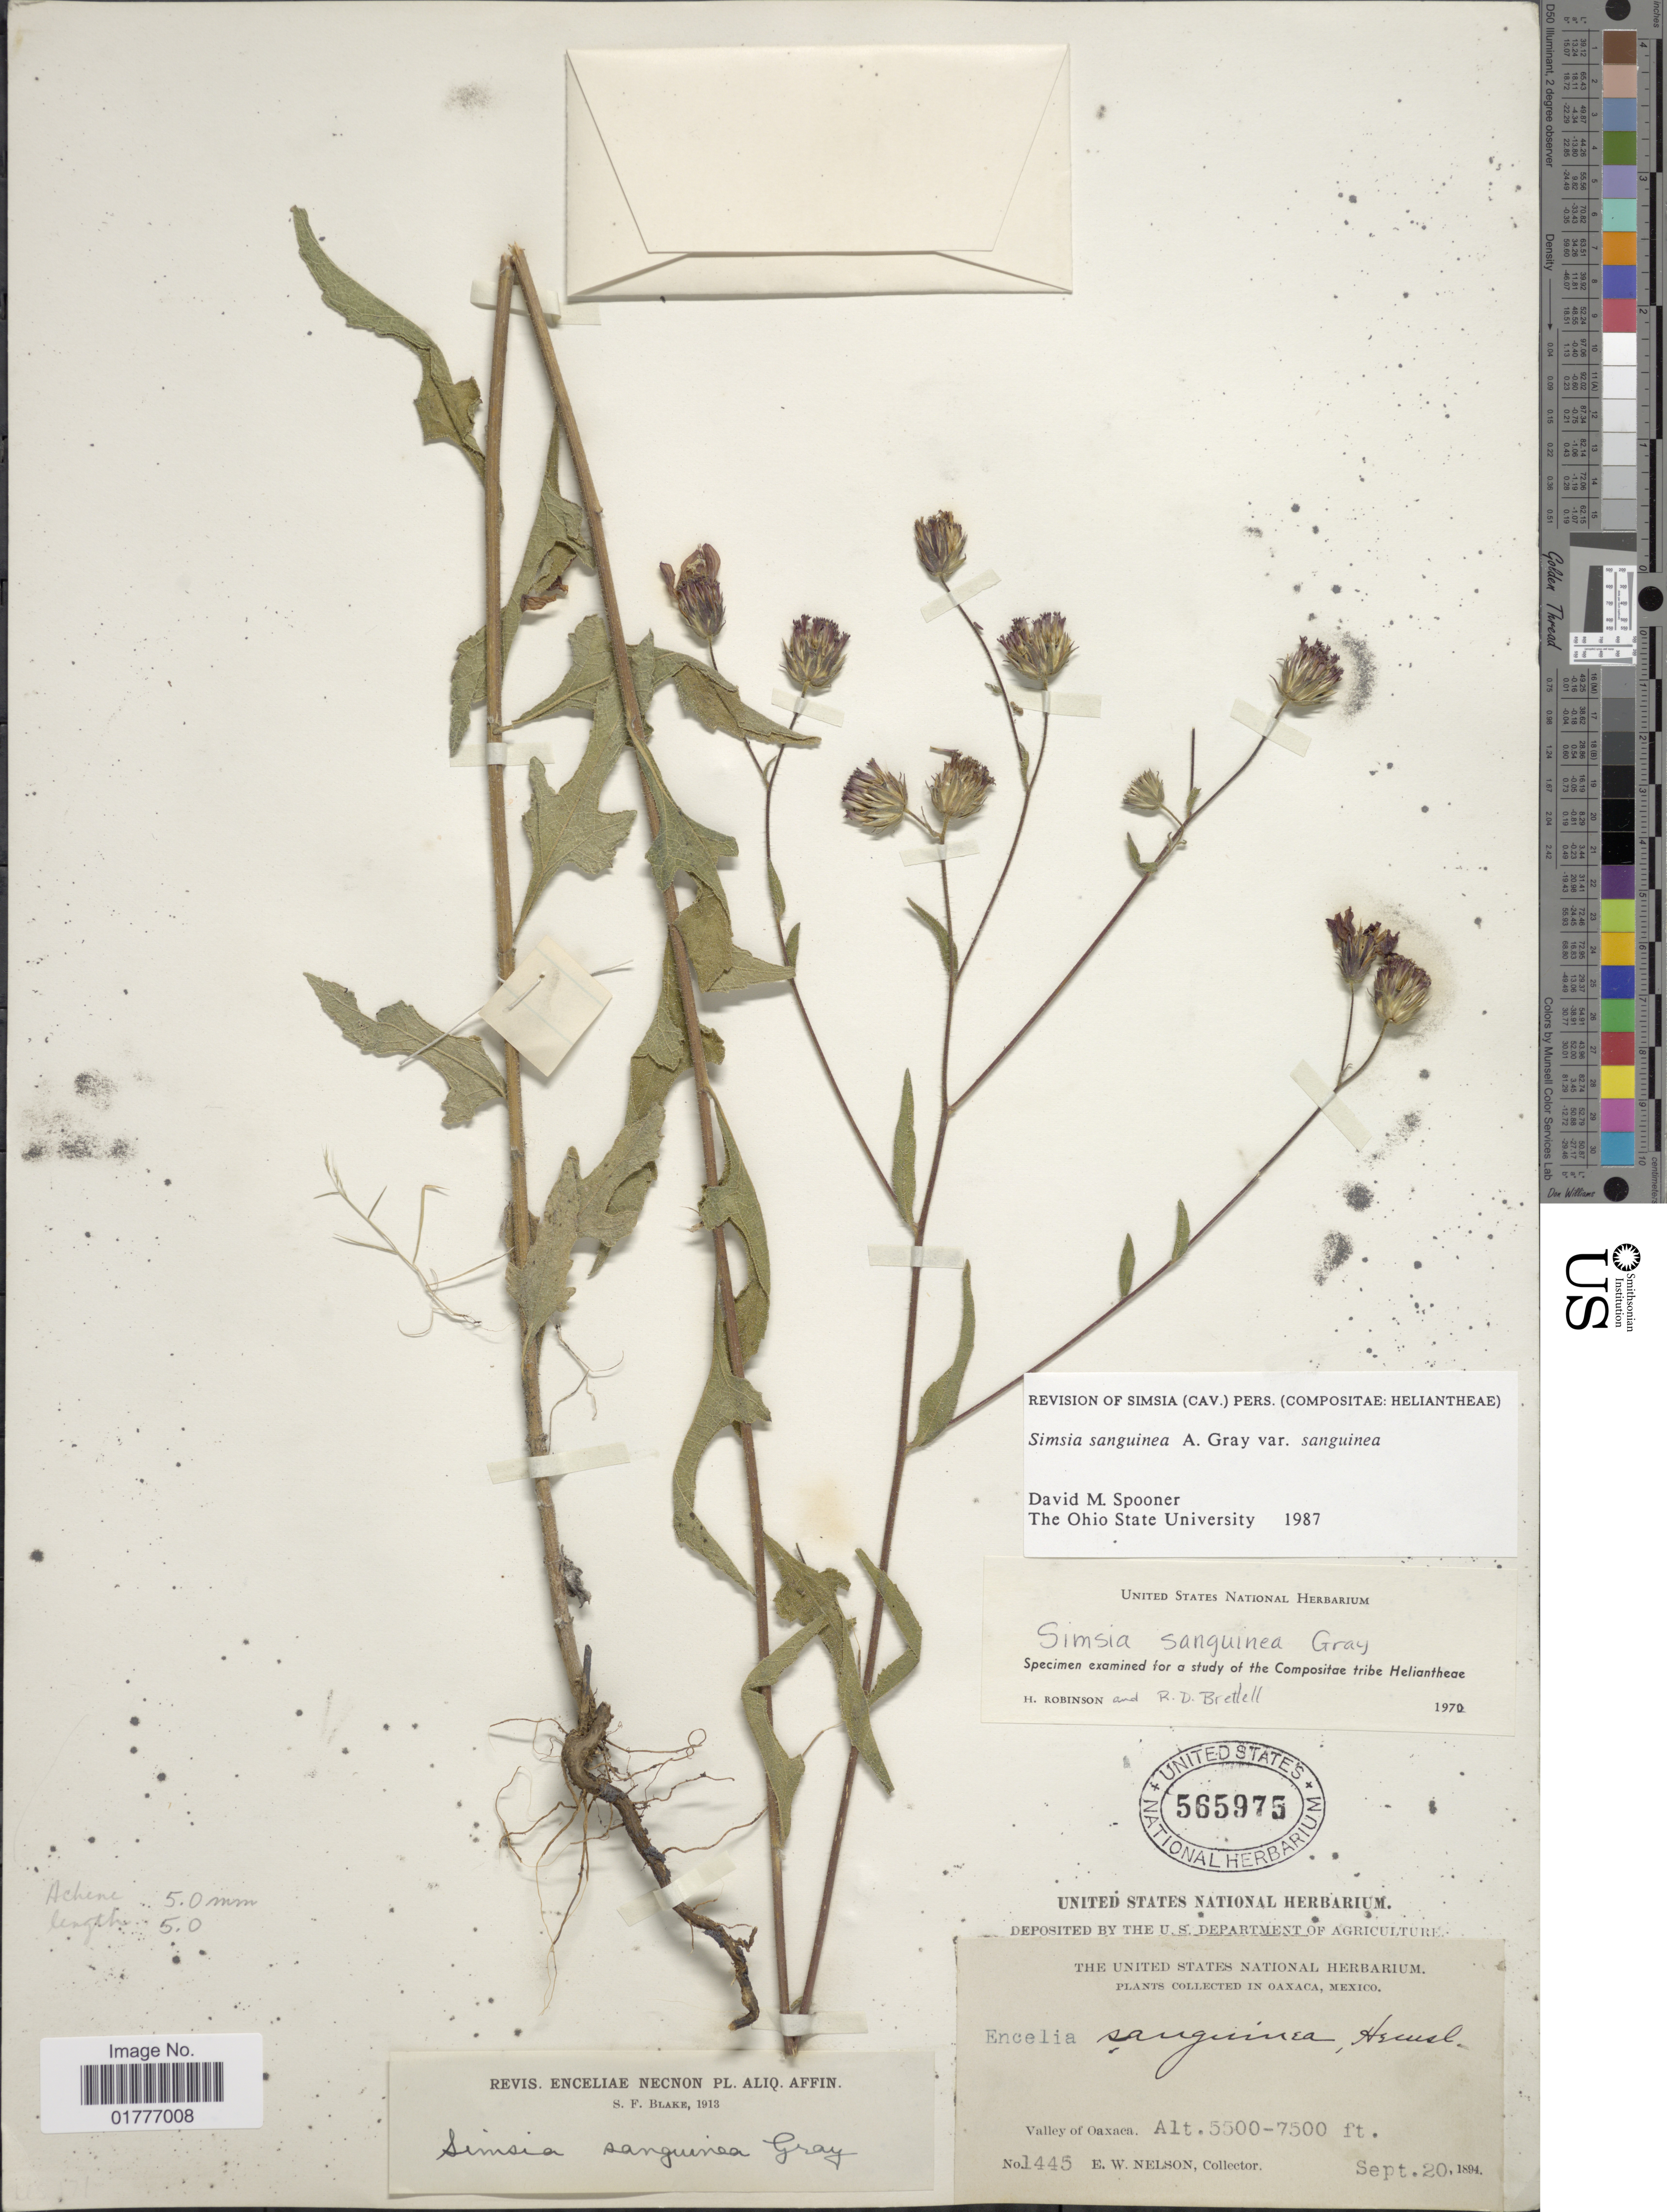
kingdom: Plantae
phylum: Tracheophyta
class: Magnoliopsida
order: Asterales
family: Asteraceae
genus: Simsia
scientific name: Simsia sanguinea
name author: A. Gray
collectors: E. W. Nelson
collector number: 1445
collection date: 1894-09-20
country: Mexico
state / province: Oaxaca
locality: Valley of Oaxaca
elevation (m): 1676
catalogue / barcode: US 565975